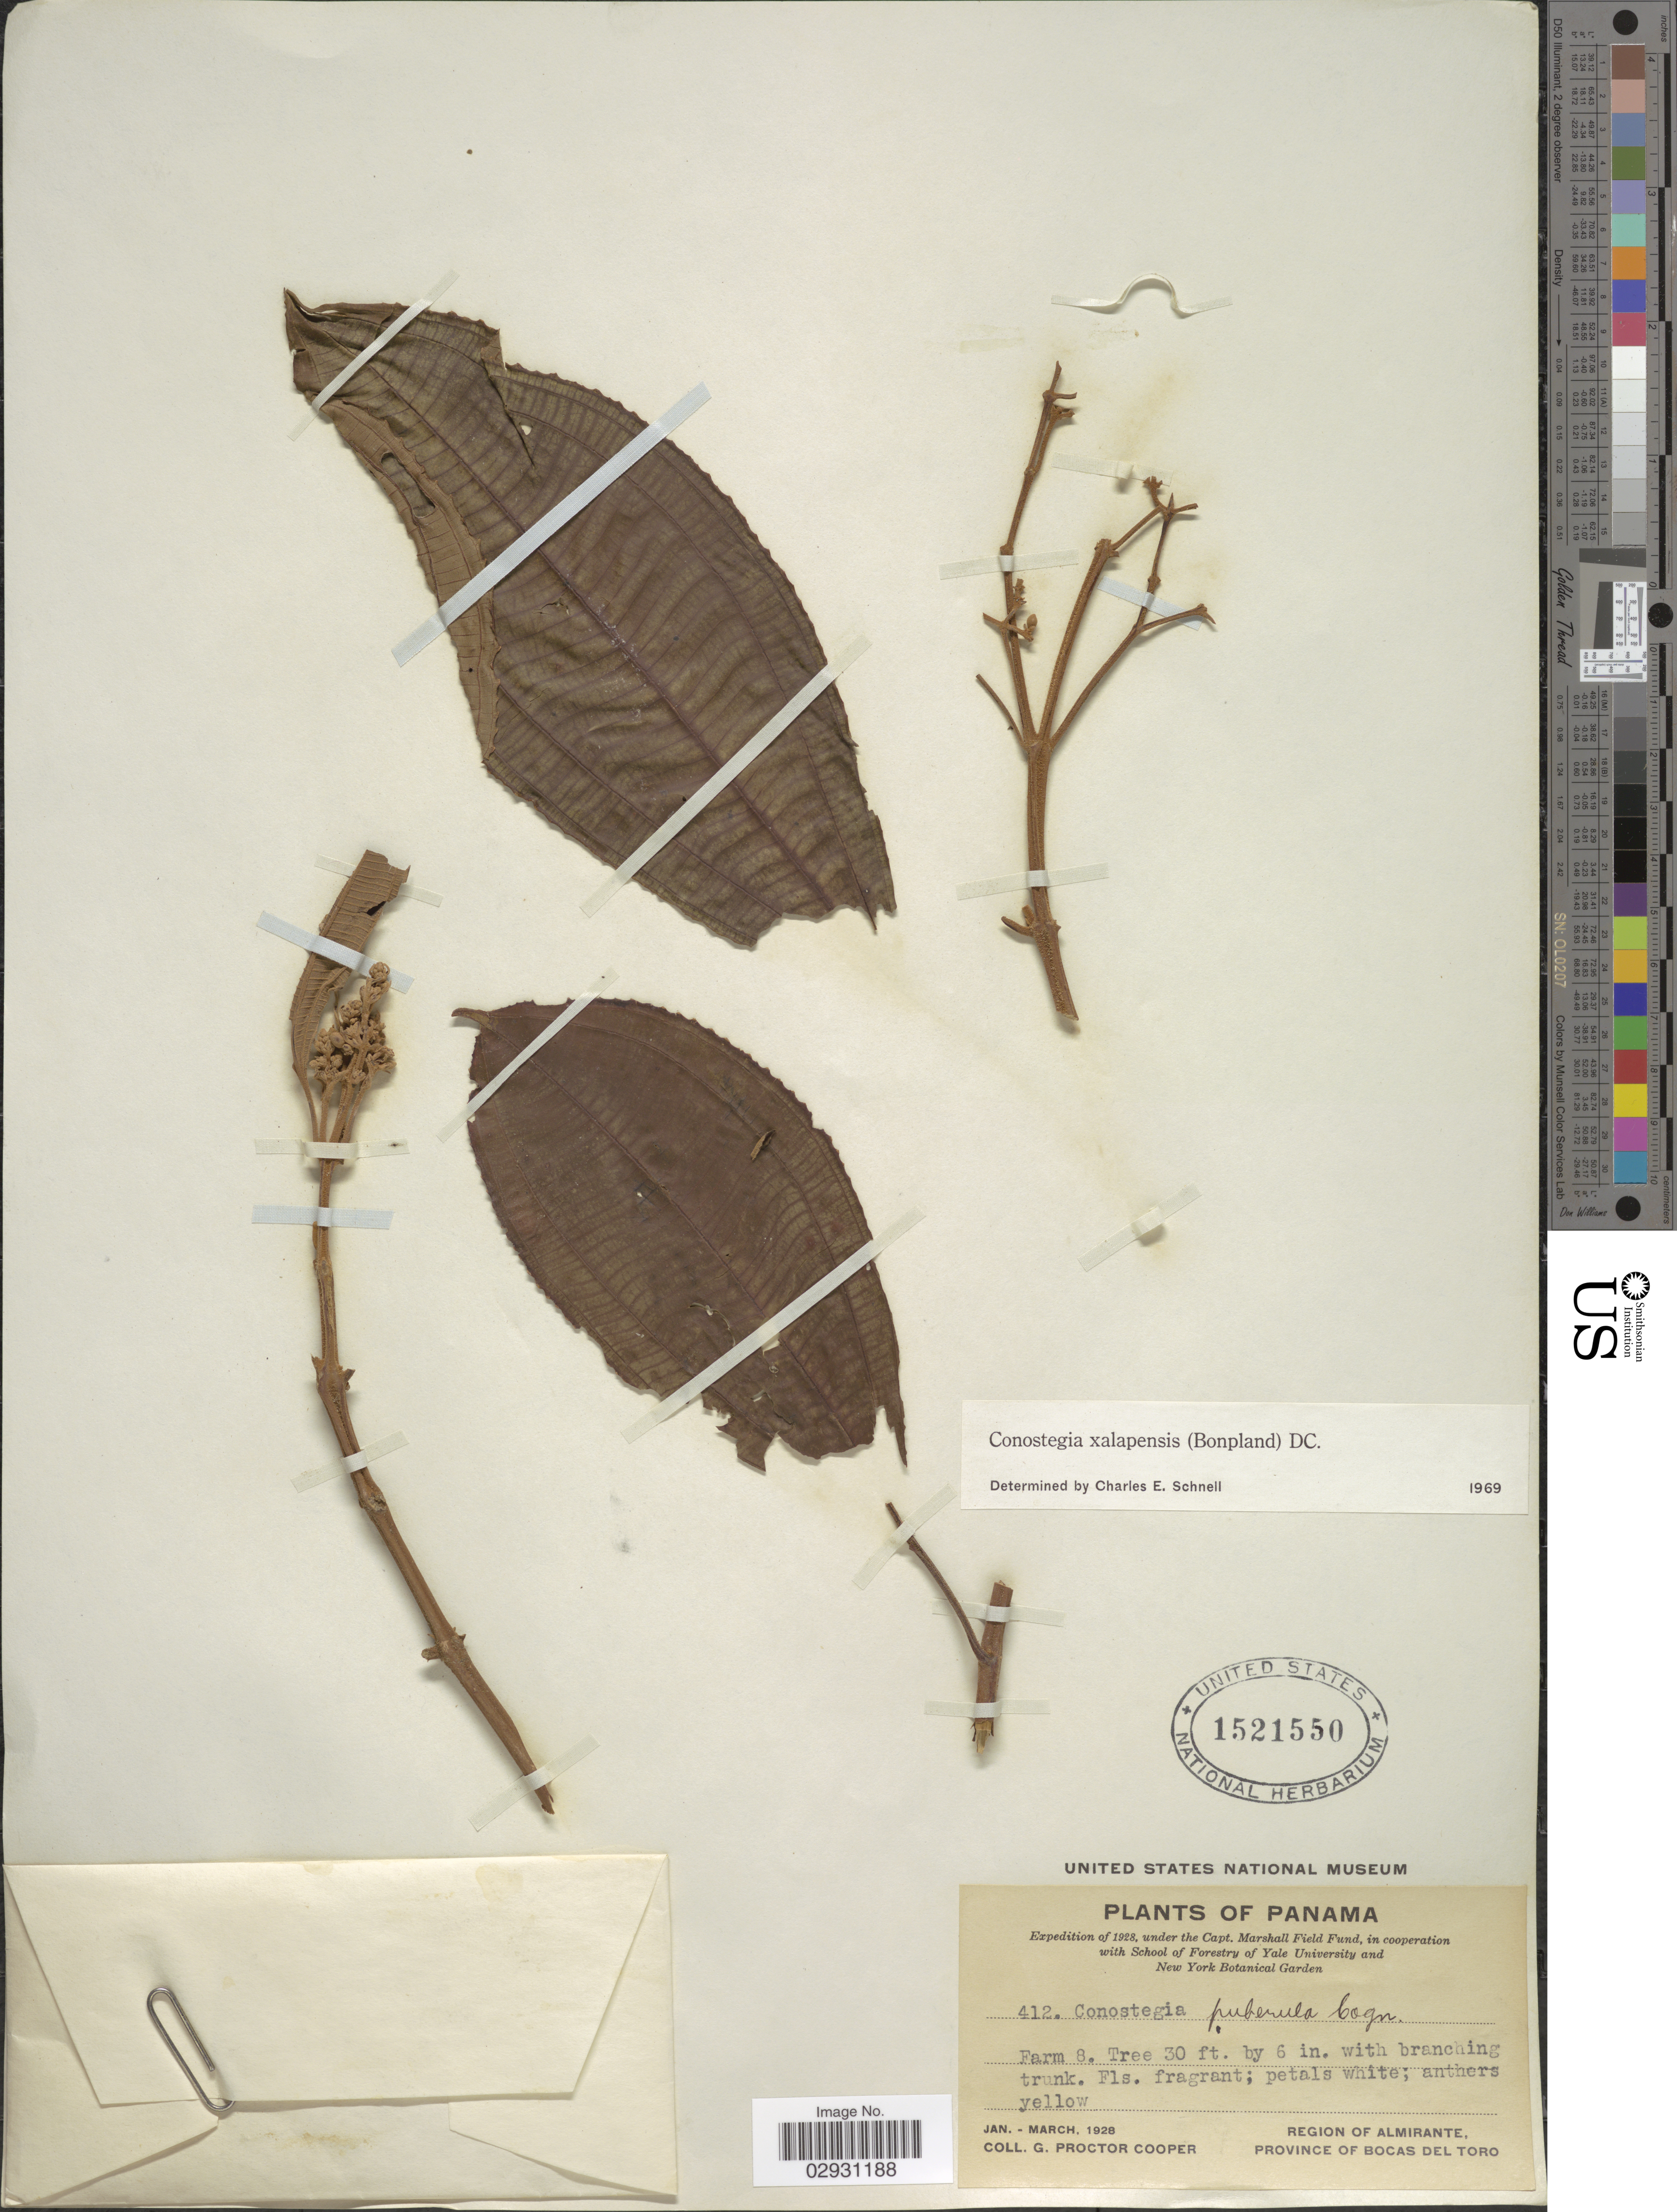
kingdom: Plantae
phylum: Tracheophyta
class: Magnoliopsida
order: Myrtales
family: Melastomataceae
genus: Conostegia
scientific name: Conostegia quadrangularis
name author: Schltdl. ex Steud.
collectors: G. Cooper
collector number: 412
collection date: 1928-01/1928-03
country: Panama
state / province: Bocas del Toro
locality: Region of Almirante.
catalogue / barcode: US 1521550